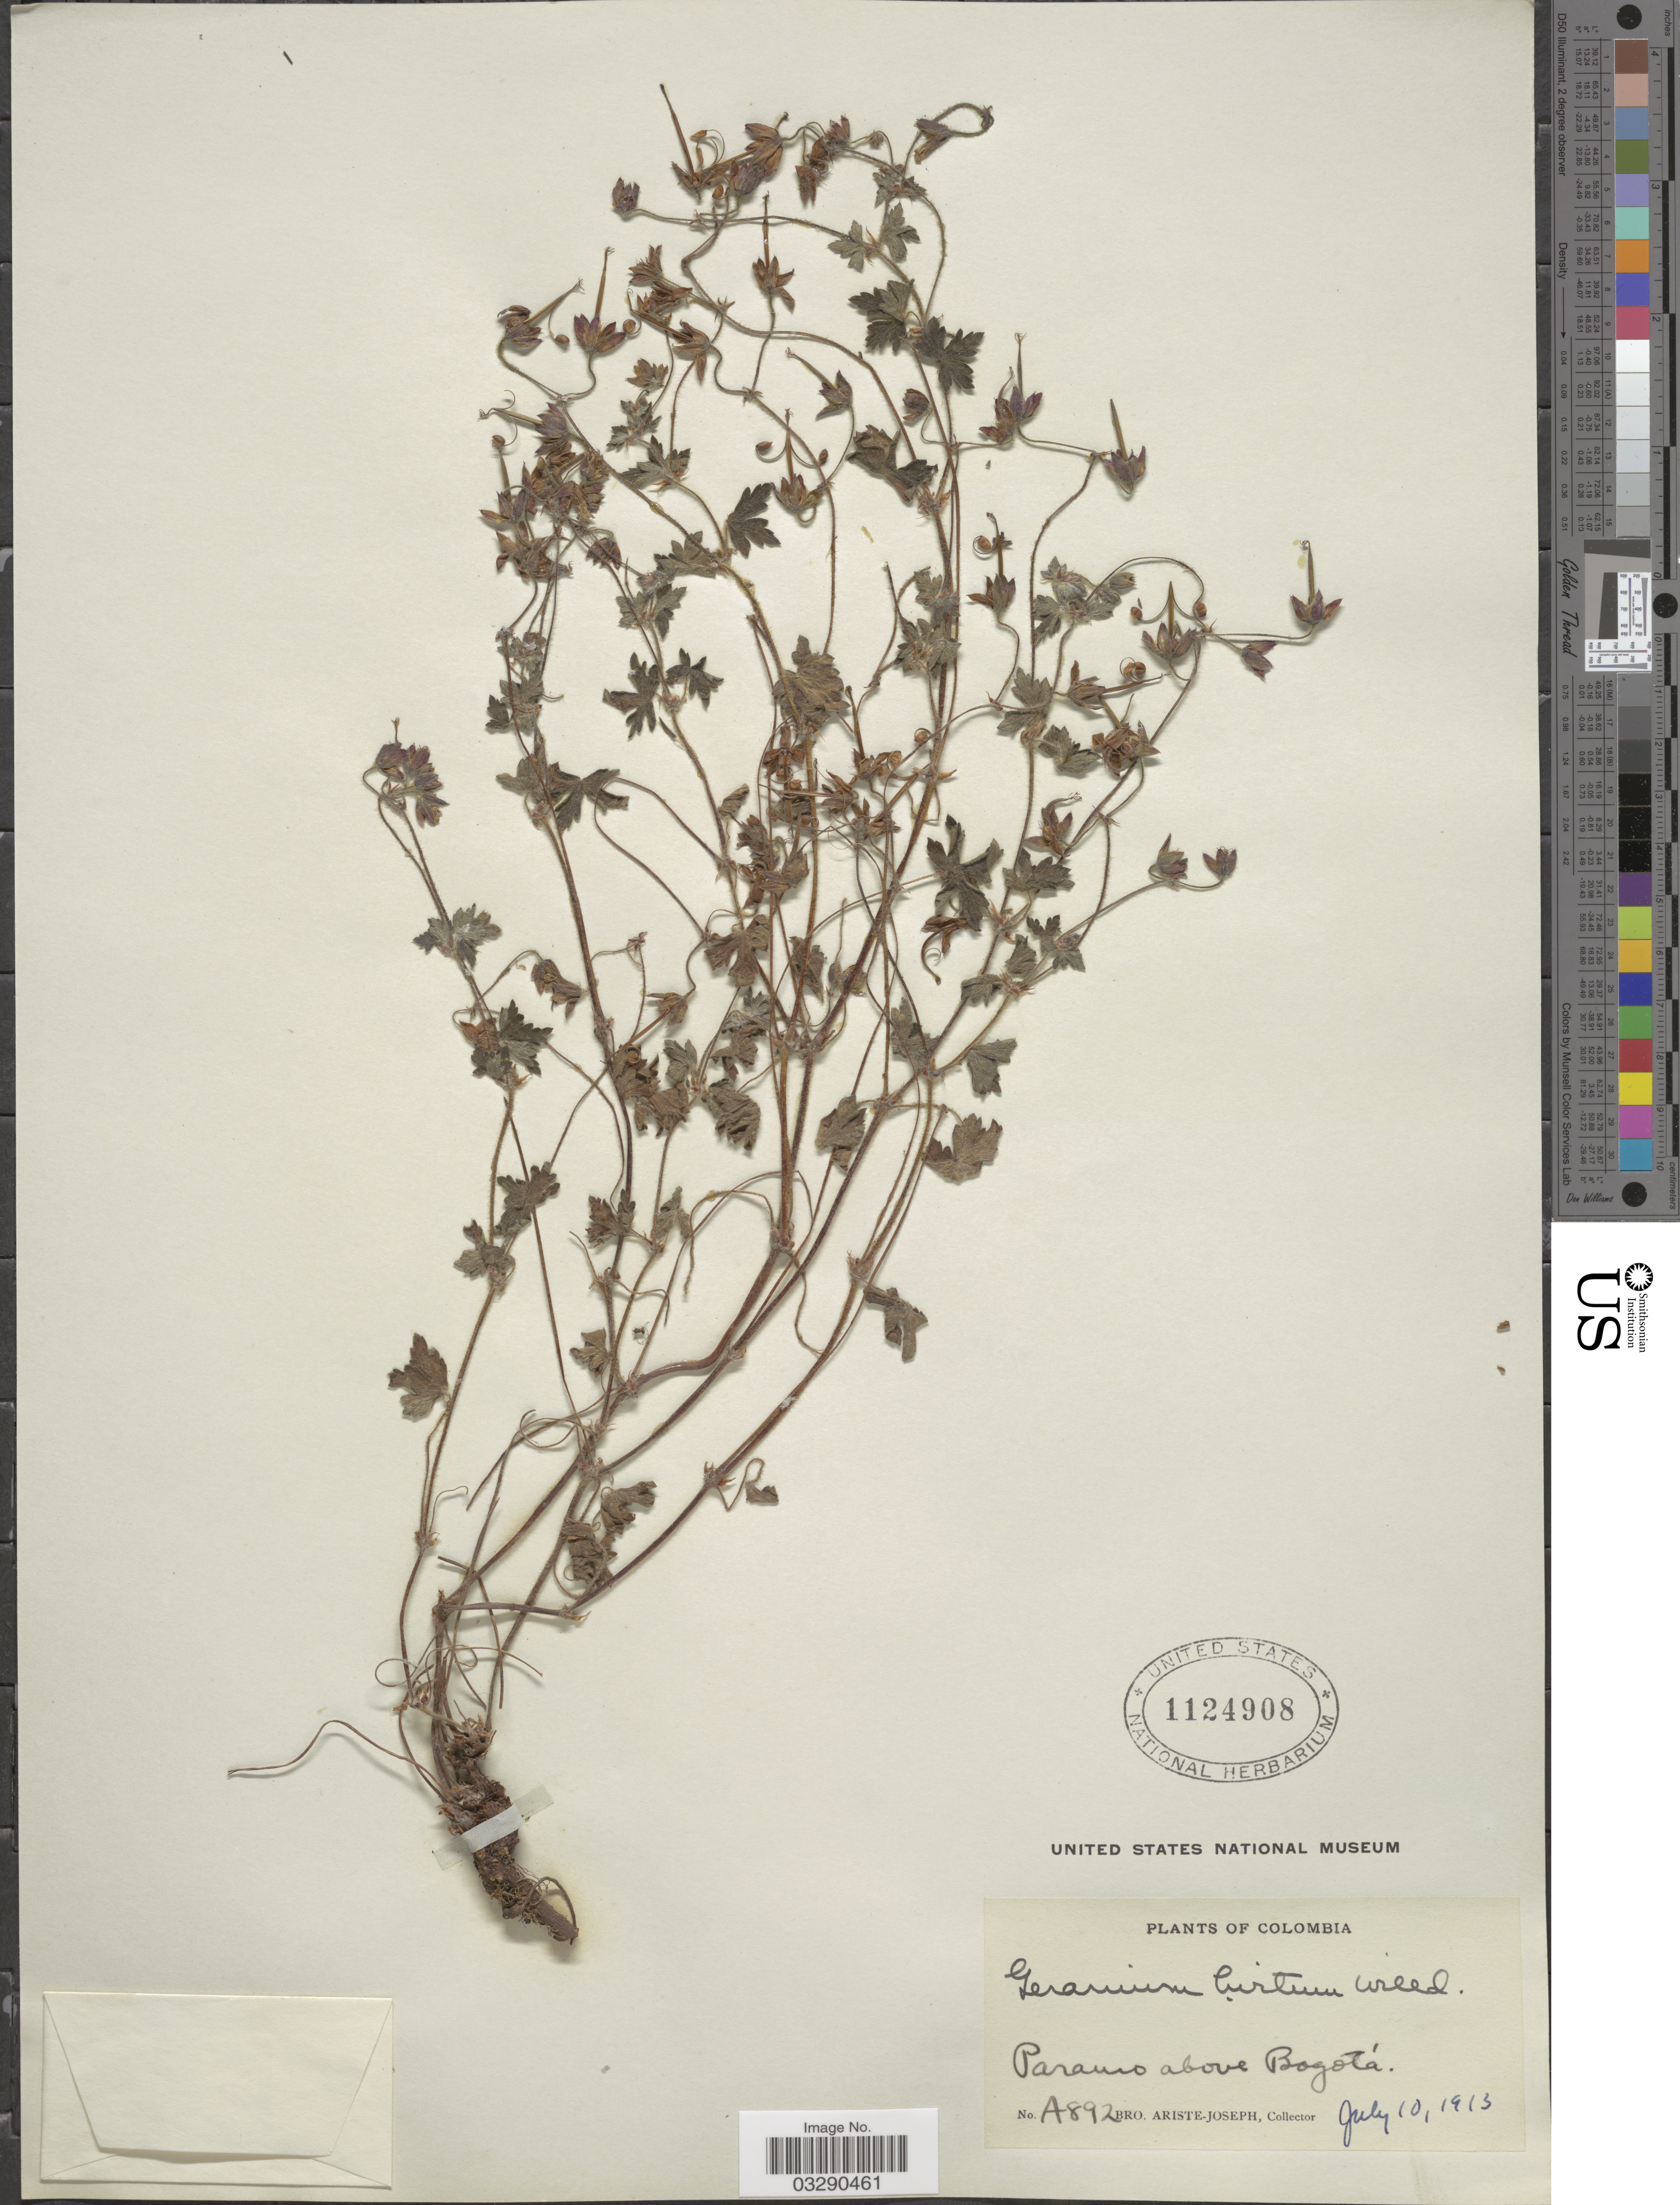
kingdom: Plantae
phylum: Tracheophyta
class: Magnoliopsida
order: Geraniales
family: Geraniaceae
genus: Geranium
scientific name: Geranium sp.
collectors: Bro. Ariste-Joseph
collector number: A892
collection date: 1913-07-10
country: Colombia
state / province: Bogota D.C.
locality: Paramo above Bogotá.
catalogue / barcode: US 1124908